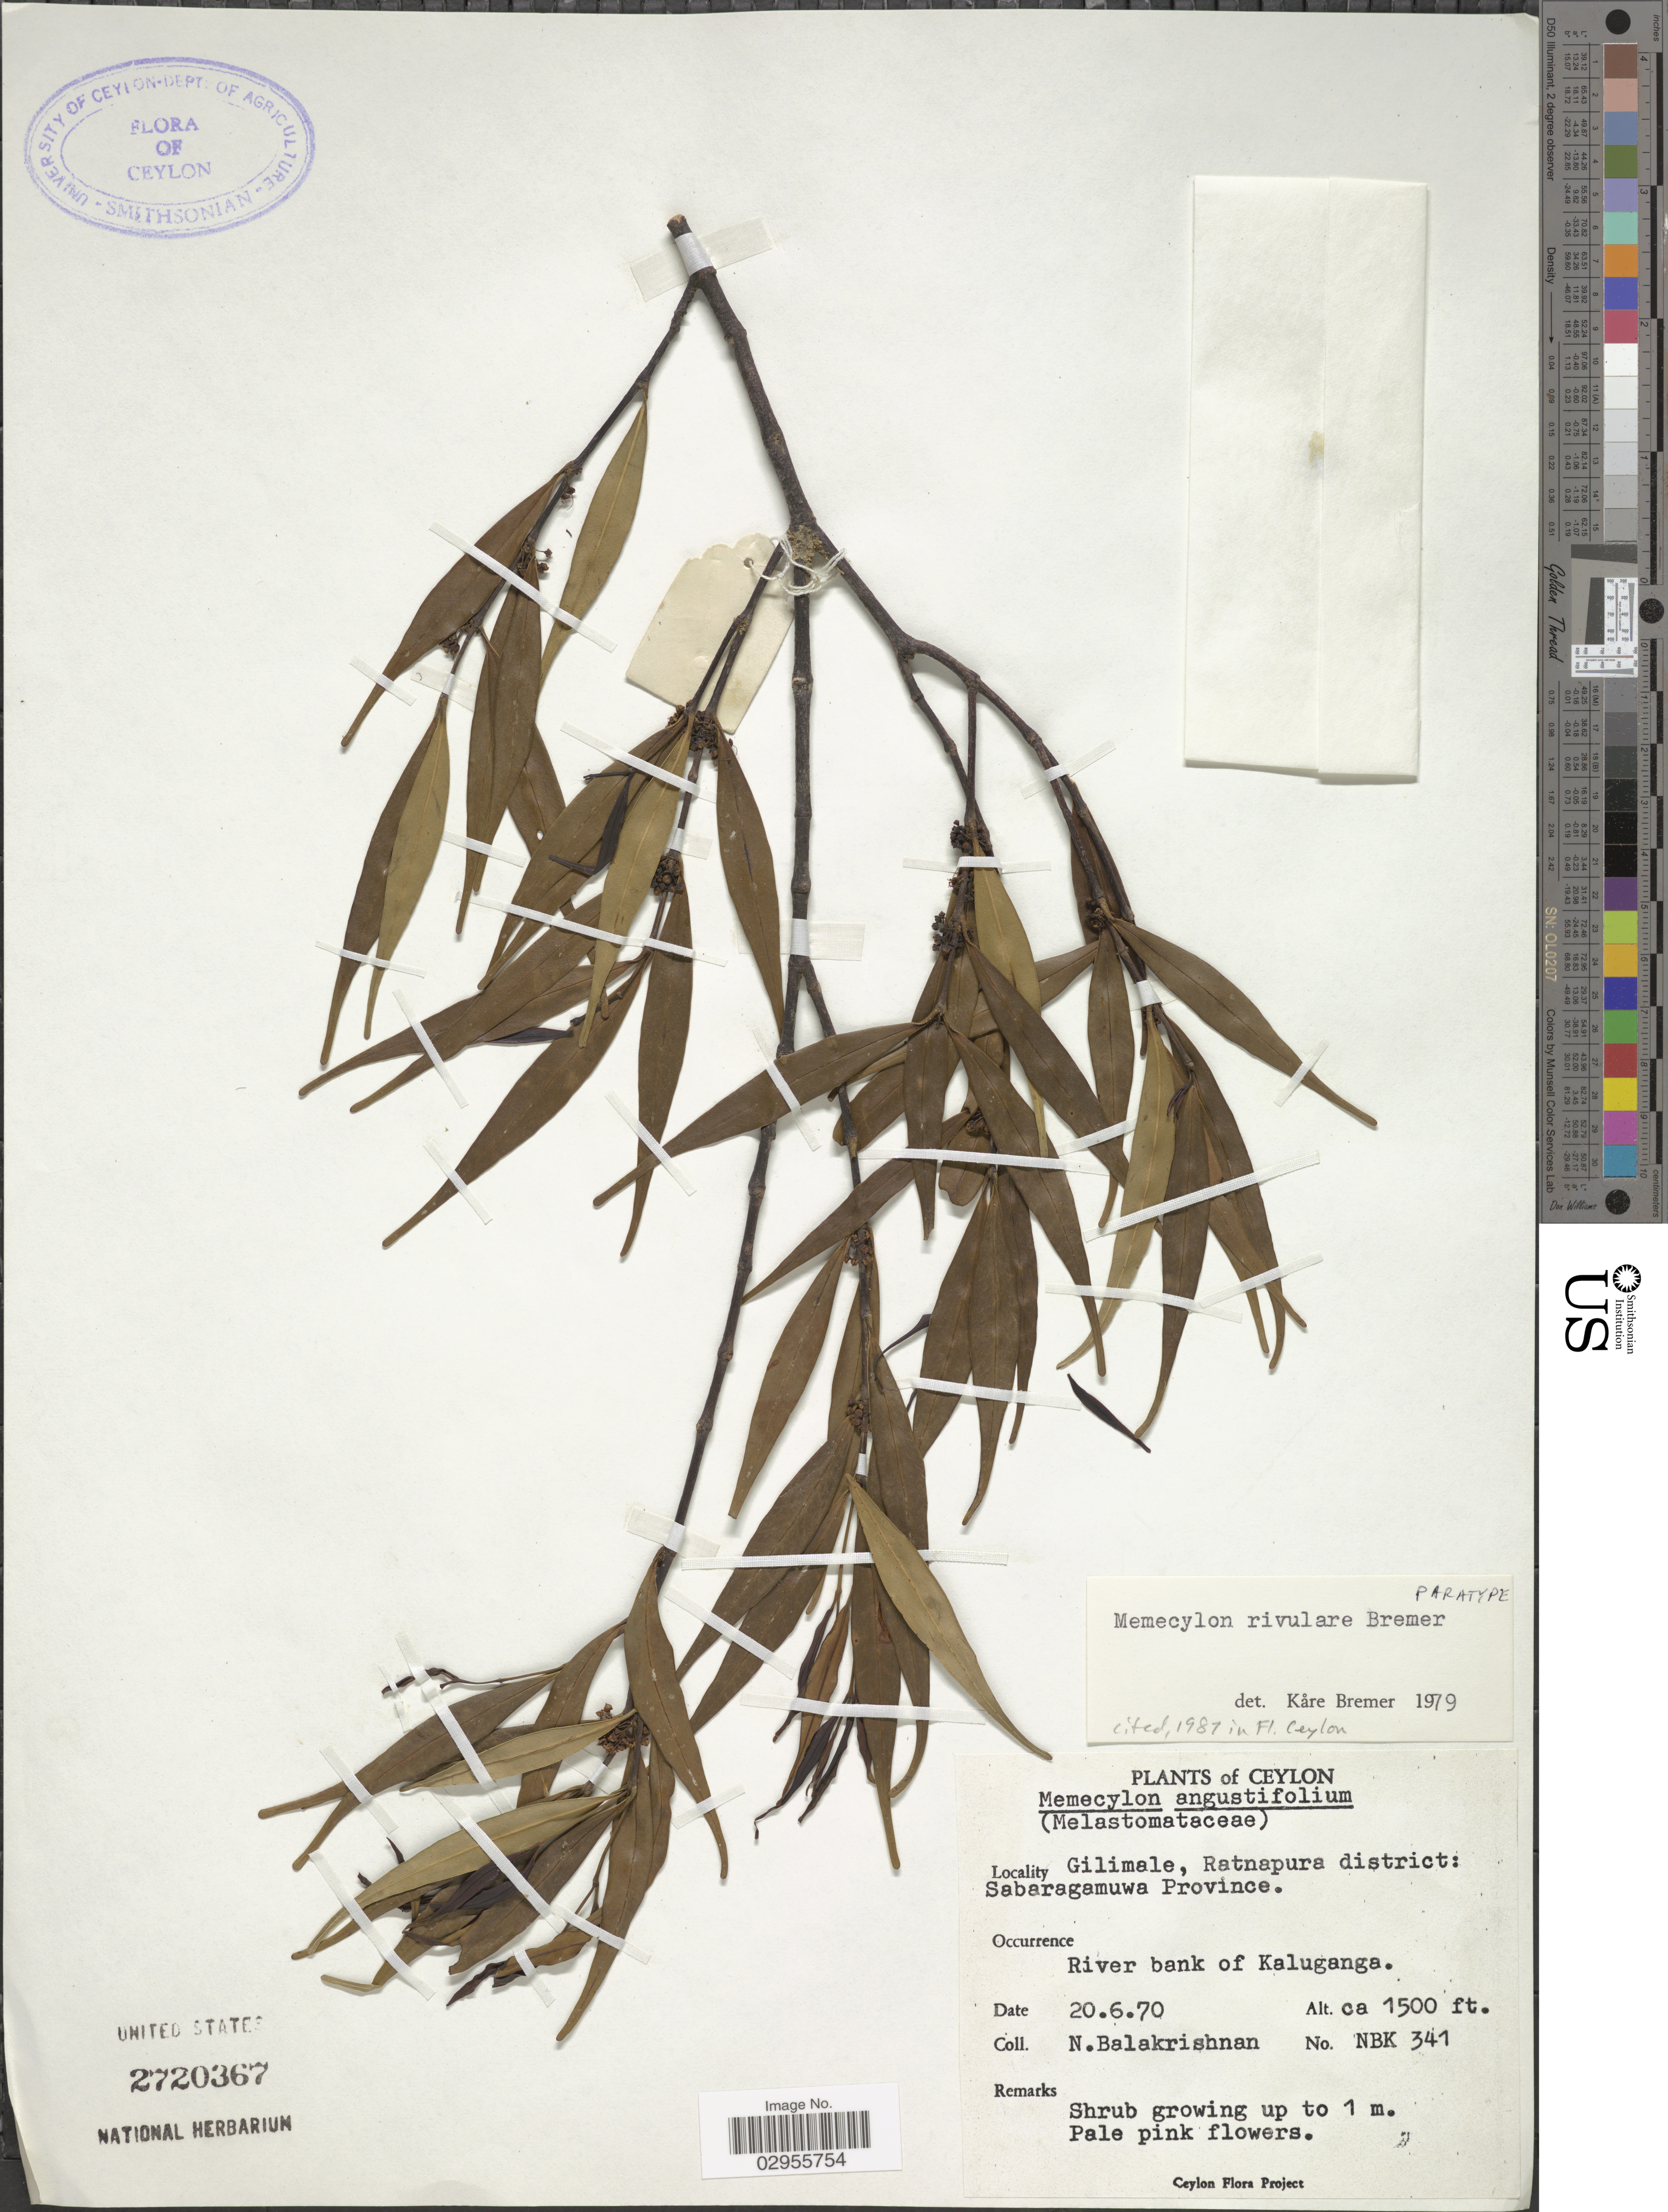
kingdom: Plantae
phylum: Tracheophyta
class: Magnoliopsida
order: Myrtales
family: Melastomataceae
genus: Memecylon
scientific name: Memecylon rivulare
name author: K. Bremer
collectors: N. Balakrishnan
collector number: NBK341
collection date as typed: Transcribed d/m/y: 20/6/70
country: Sri Lanka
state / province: Sabaragamuwa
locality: Ceylon, Gilimale, Ratnapura district. River bank of Kaluganga.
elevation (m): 457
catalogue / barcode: US 2720367